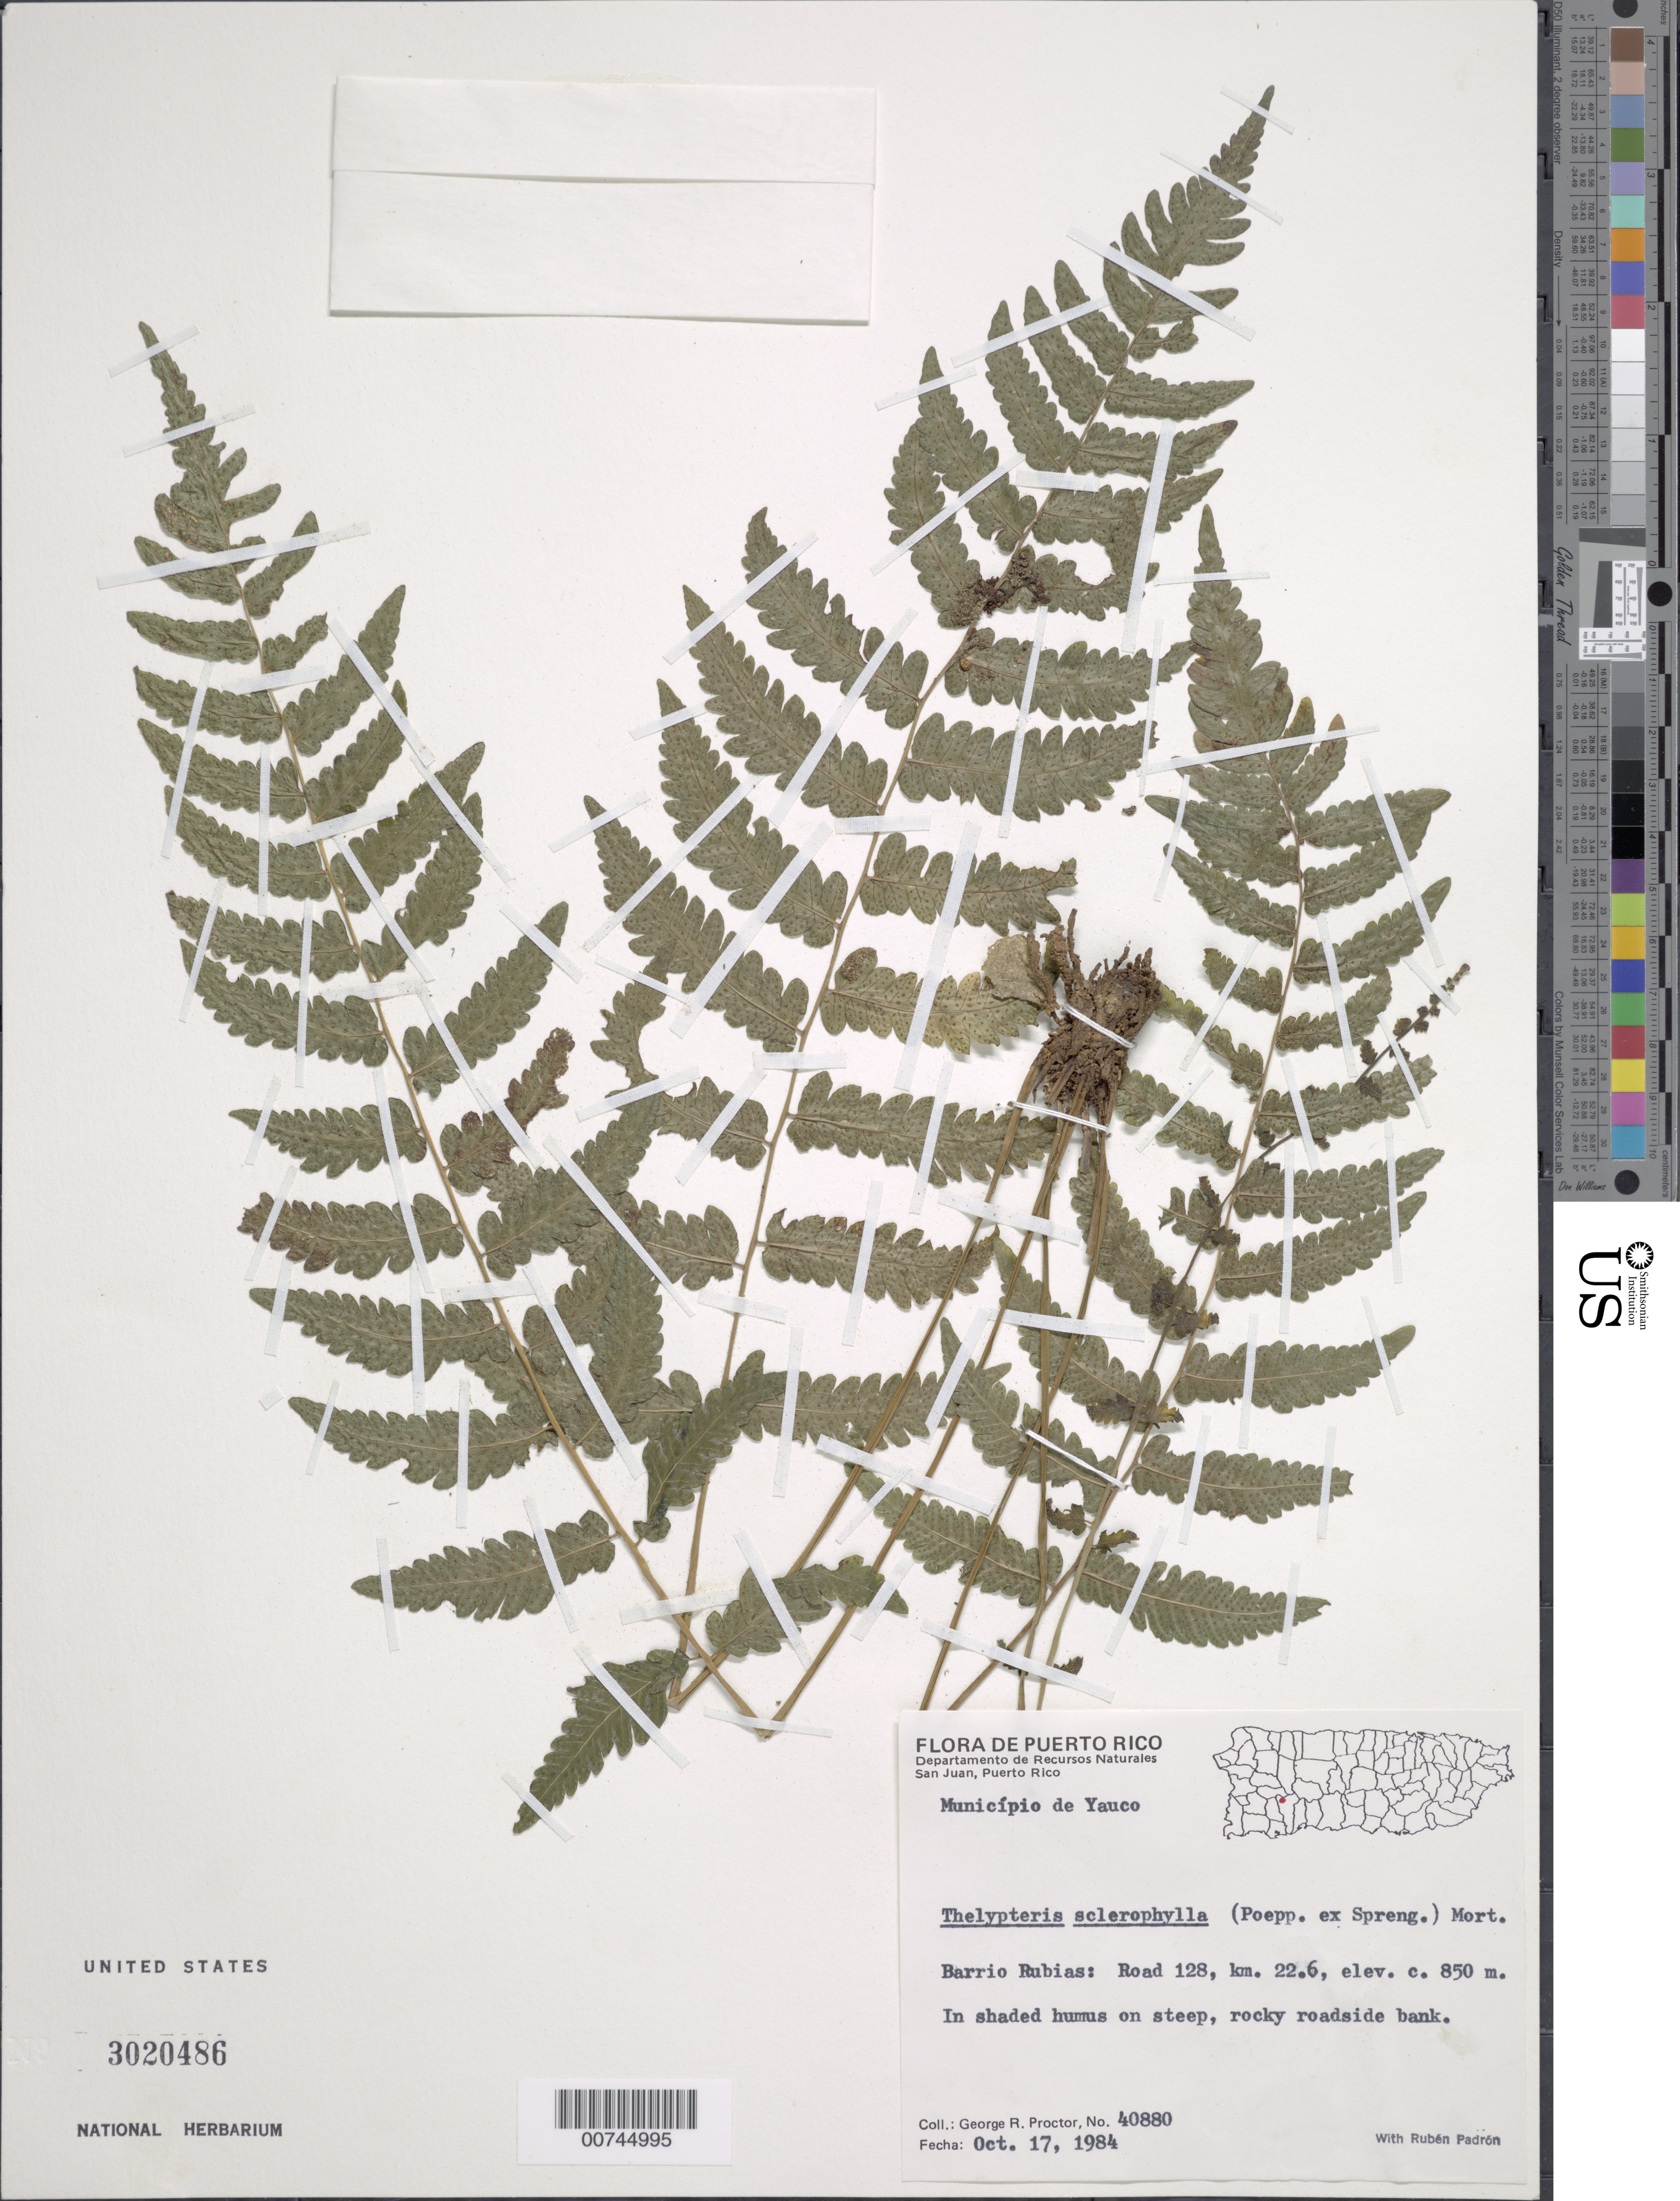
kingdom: Plantae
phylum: Tracheophyta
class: Polypodiopsida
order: Polypodiales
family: Thelypteridaceae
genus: Thelypteris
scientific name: Thelypteris yaucoensis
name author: Proctor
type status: Isotype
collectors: G. R. Proctor & R. Padrón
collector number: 40880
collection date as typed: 17 Oct 1984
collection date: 1984-10-17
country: Puerto Rico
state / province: Yauco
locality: Barrio Rubias: Road 128, km 22.6. Municipio de Yauco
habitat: In shaded humus on steep, rocky roadside bank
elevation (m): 850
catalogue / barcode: US 3020486